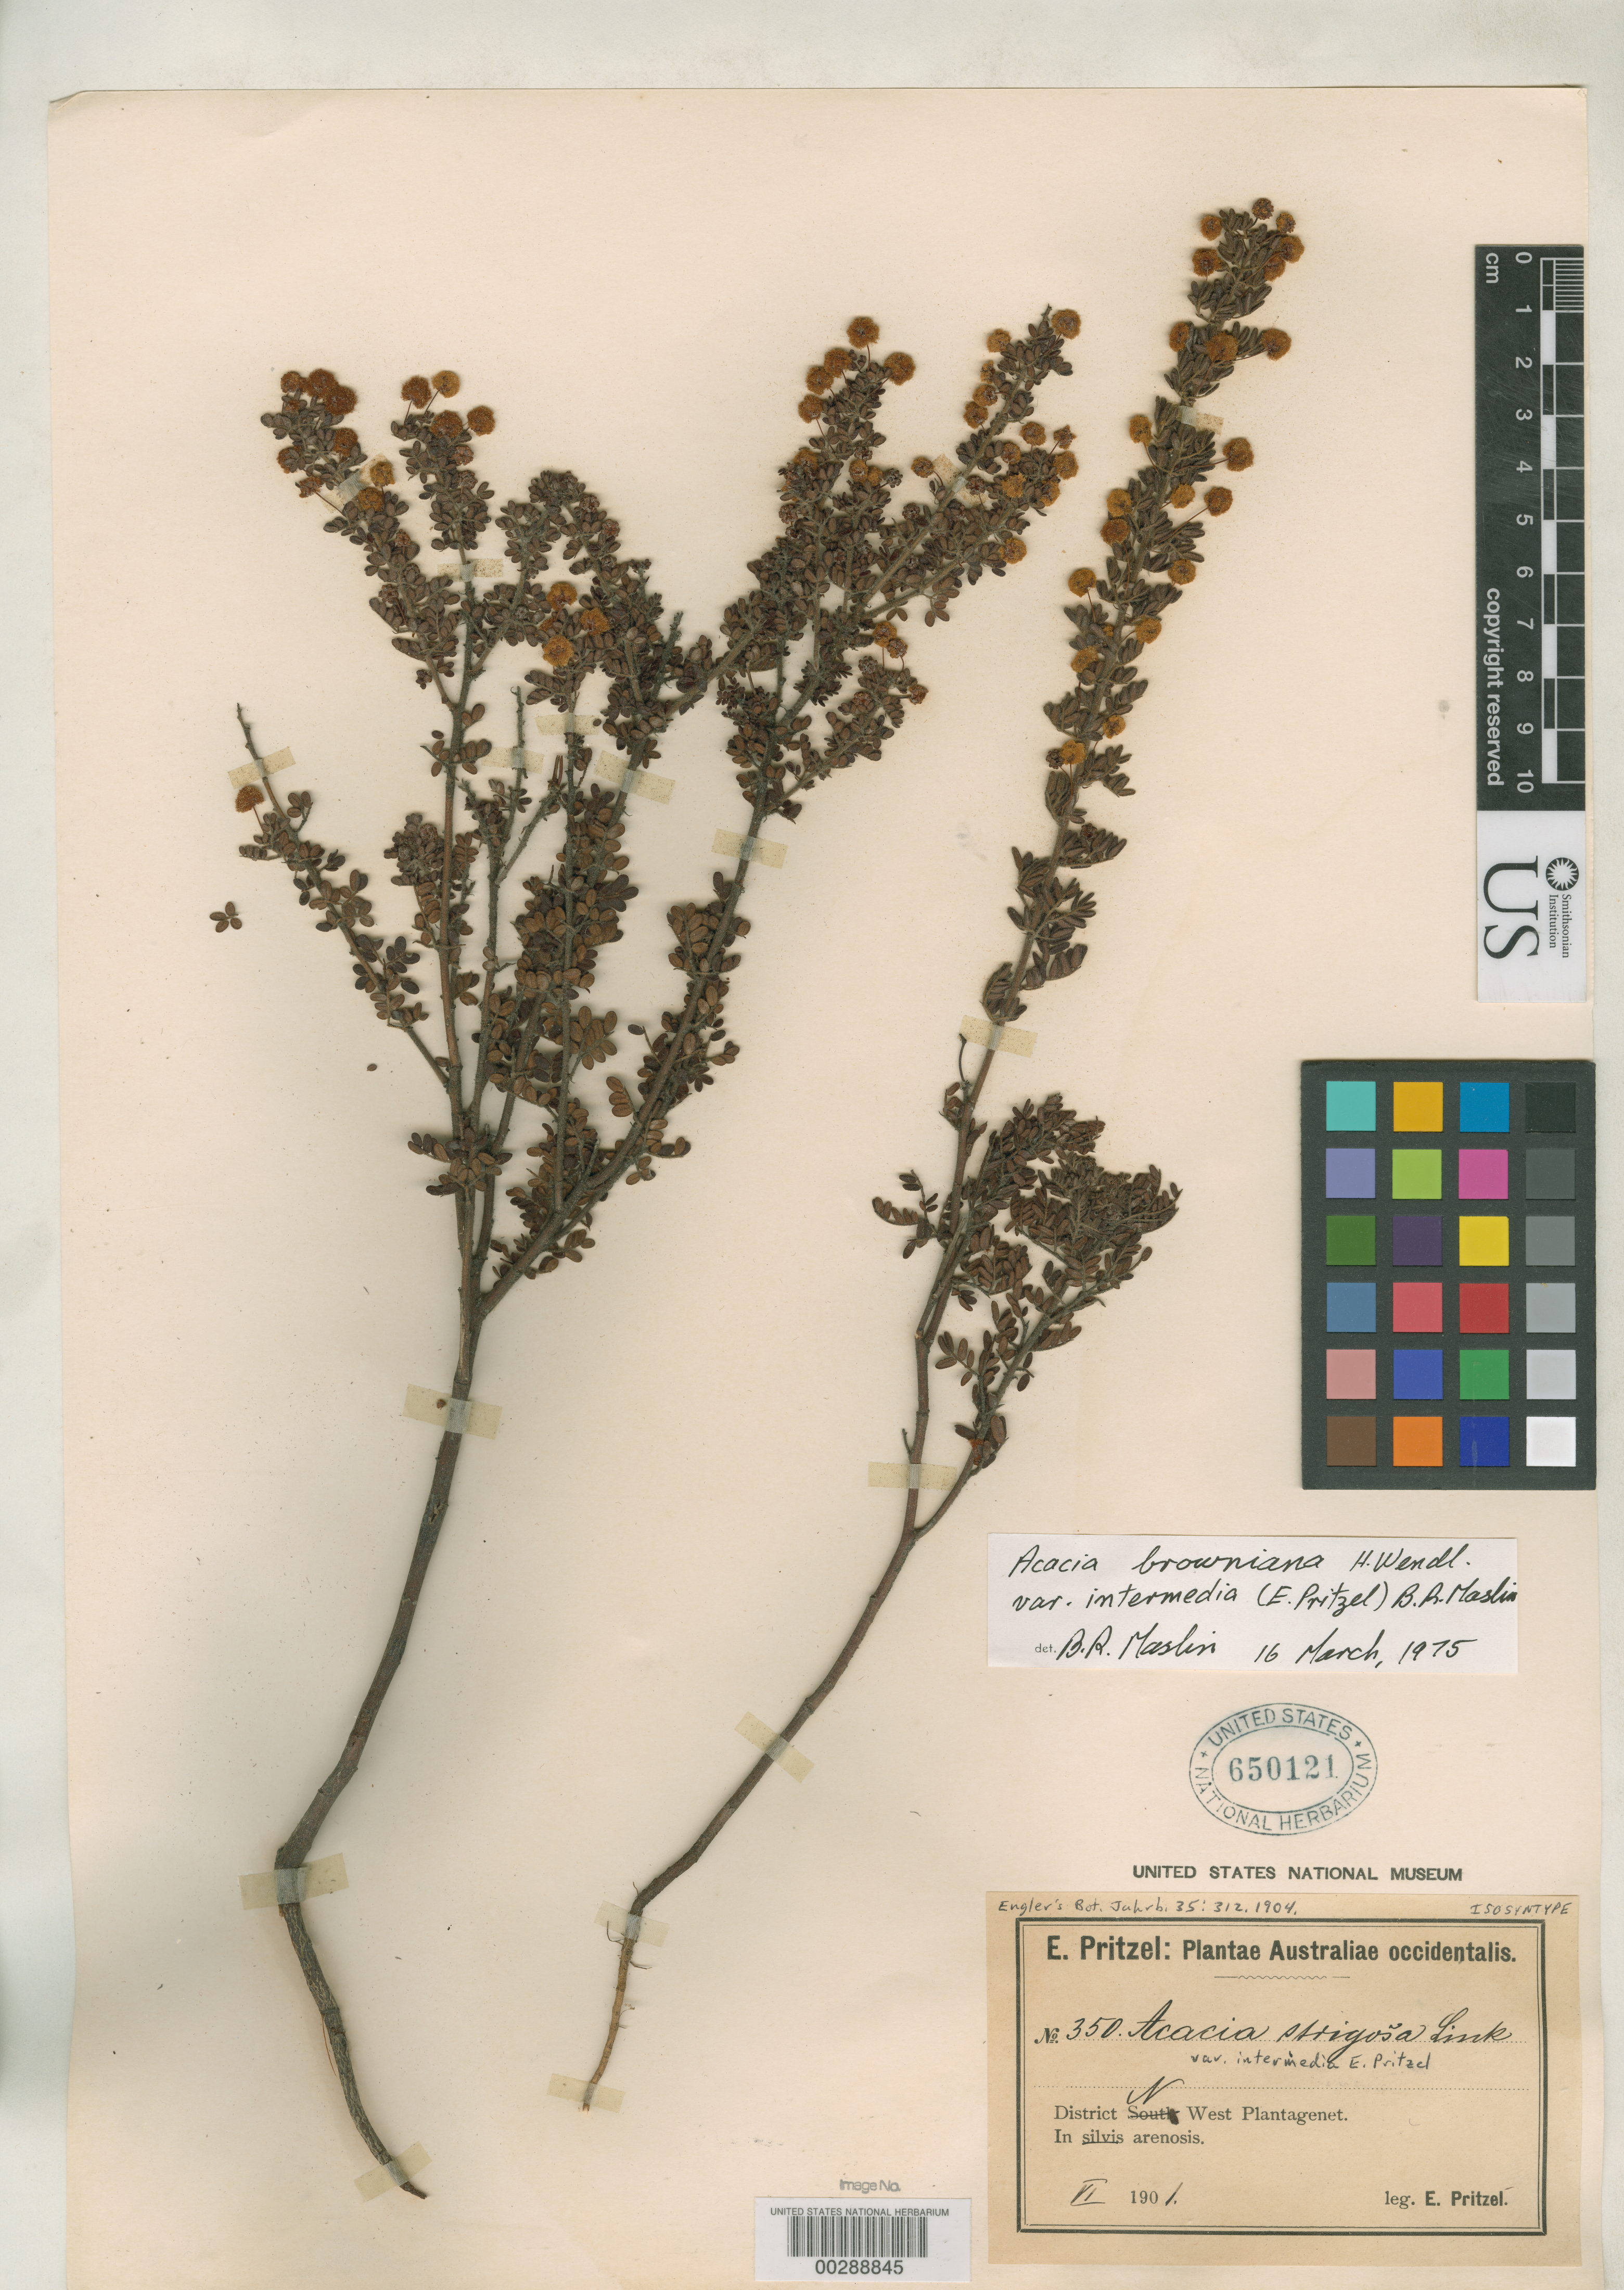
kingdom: Plantae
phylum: Tracheophyta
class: Magnoliopsida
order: Fabales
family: Fabaceae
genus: Acacia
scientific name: Acacia strigosa var. intermedia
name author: E. Pritz.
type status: Isolectotype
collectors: E. G. Pritzel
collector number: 350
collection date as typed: Jun 1901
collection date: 1901-06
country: Australia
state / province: Western Australia (?)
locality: District NW Plantagenet.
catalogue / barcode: US 650121